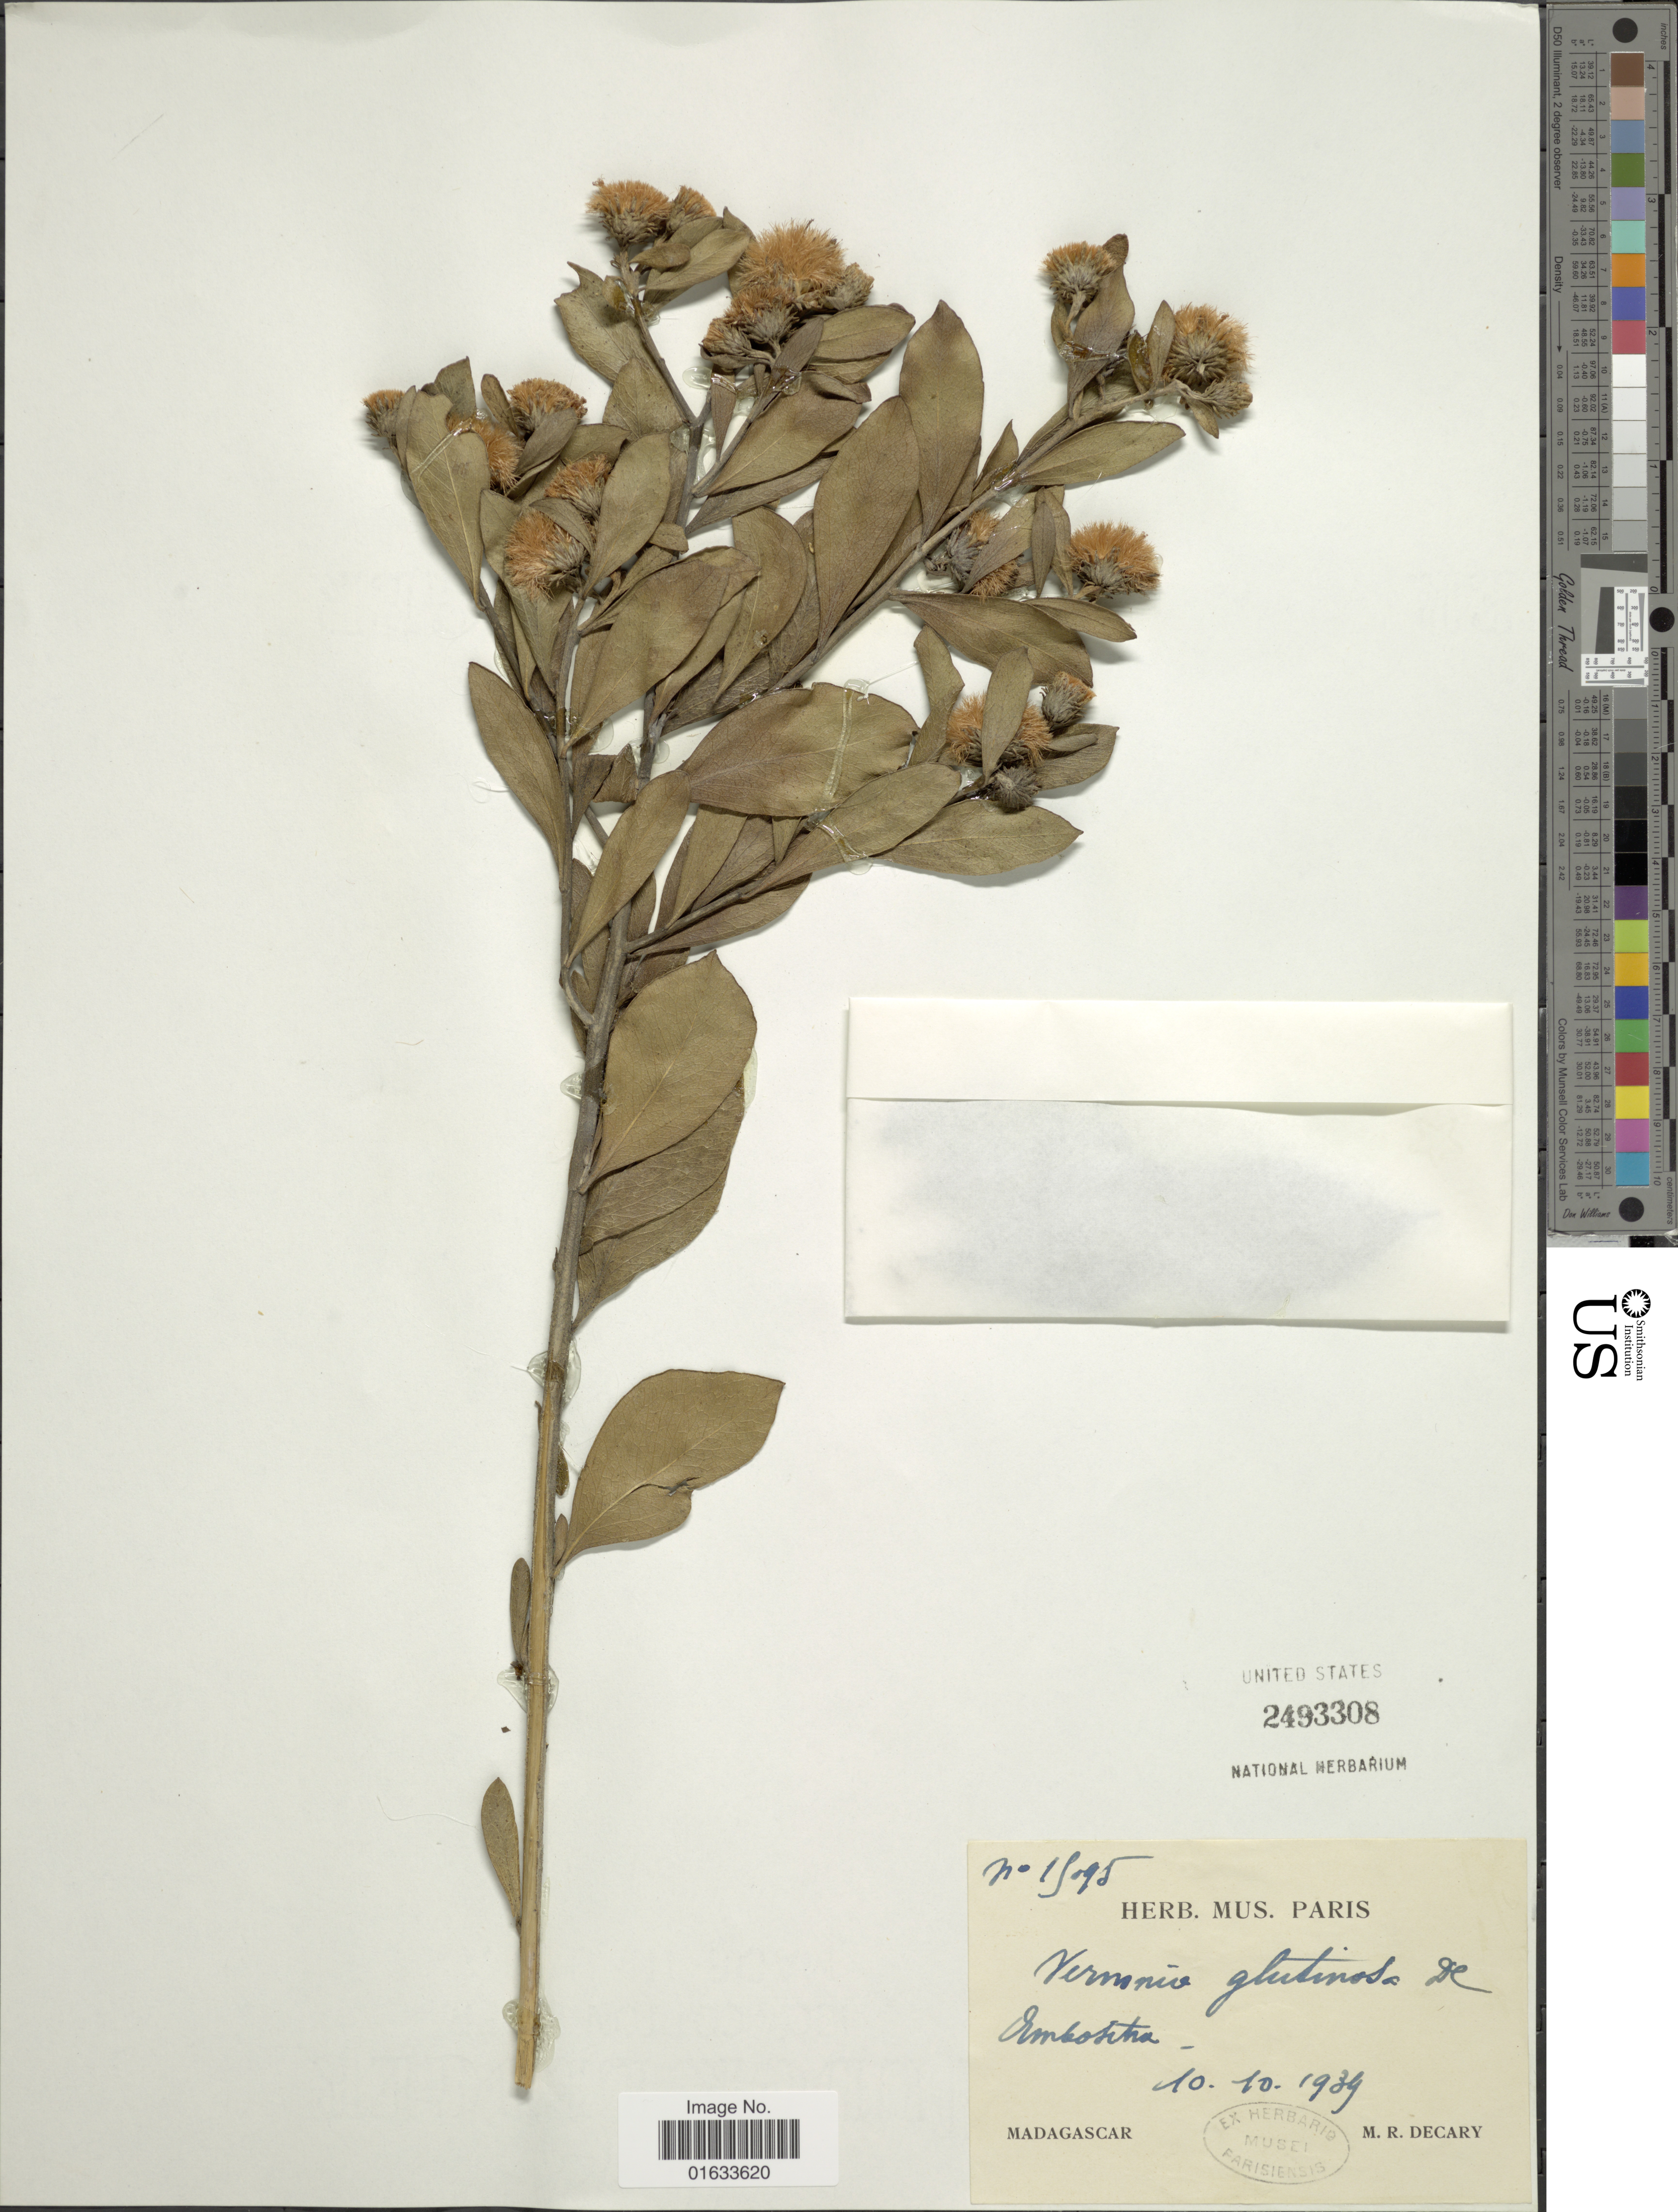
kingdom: Plantae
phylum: Tracheophyta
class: Magnoliopsida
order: Asterales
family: Asteraceae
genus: Distephanus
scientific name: Distephanus glutinosus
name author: (DC.) H. Rob. & B. Kahn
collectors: R. Decary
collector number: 15095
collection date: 1939-10-10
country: Madagascar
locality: Ombosita.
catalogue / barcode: US 2493308